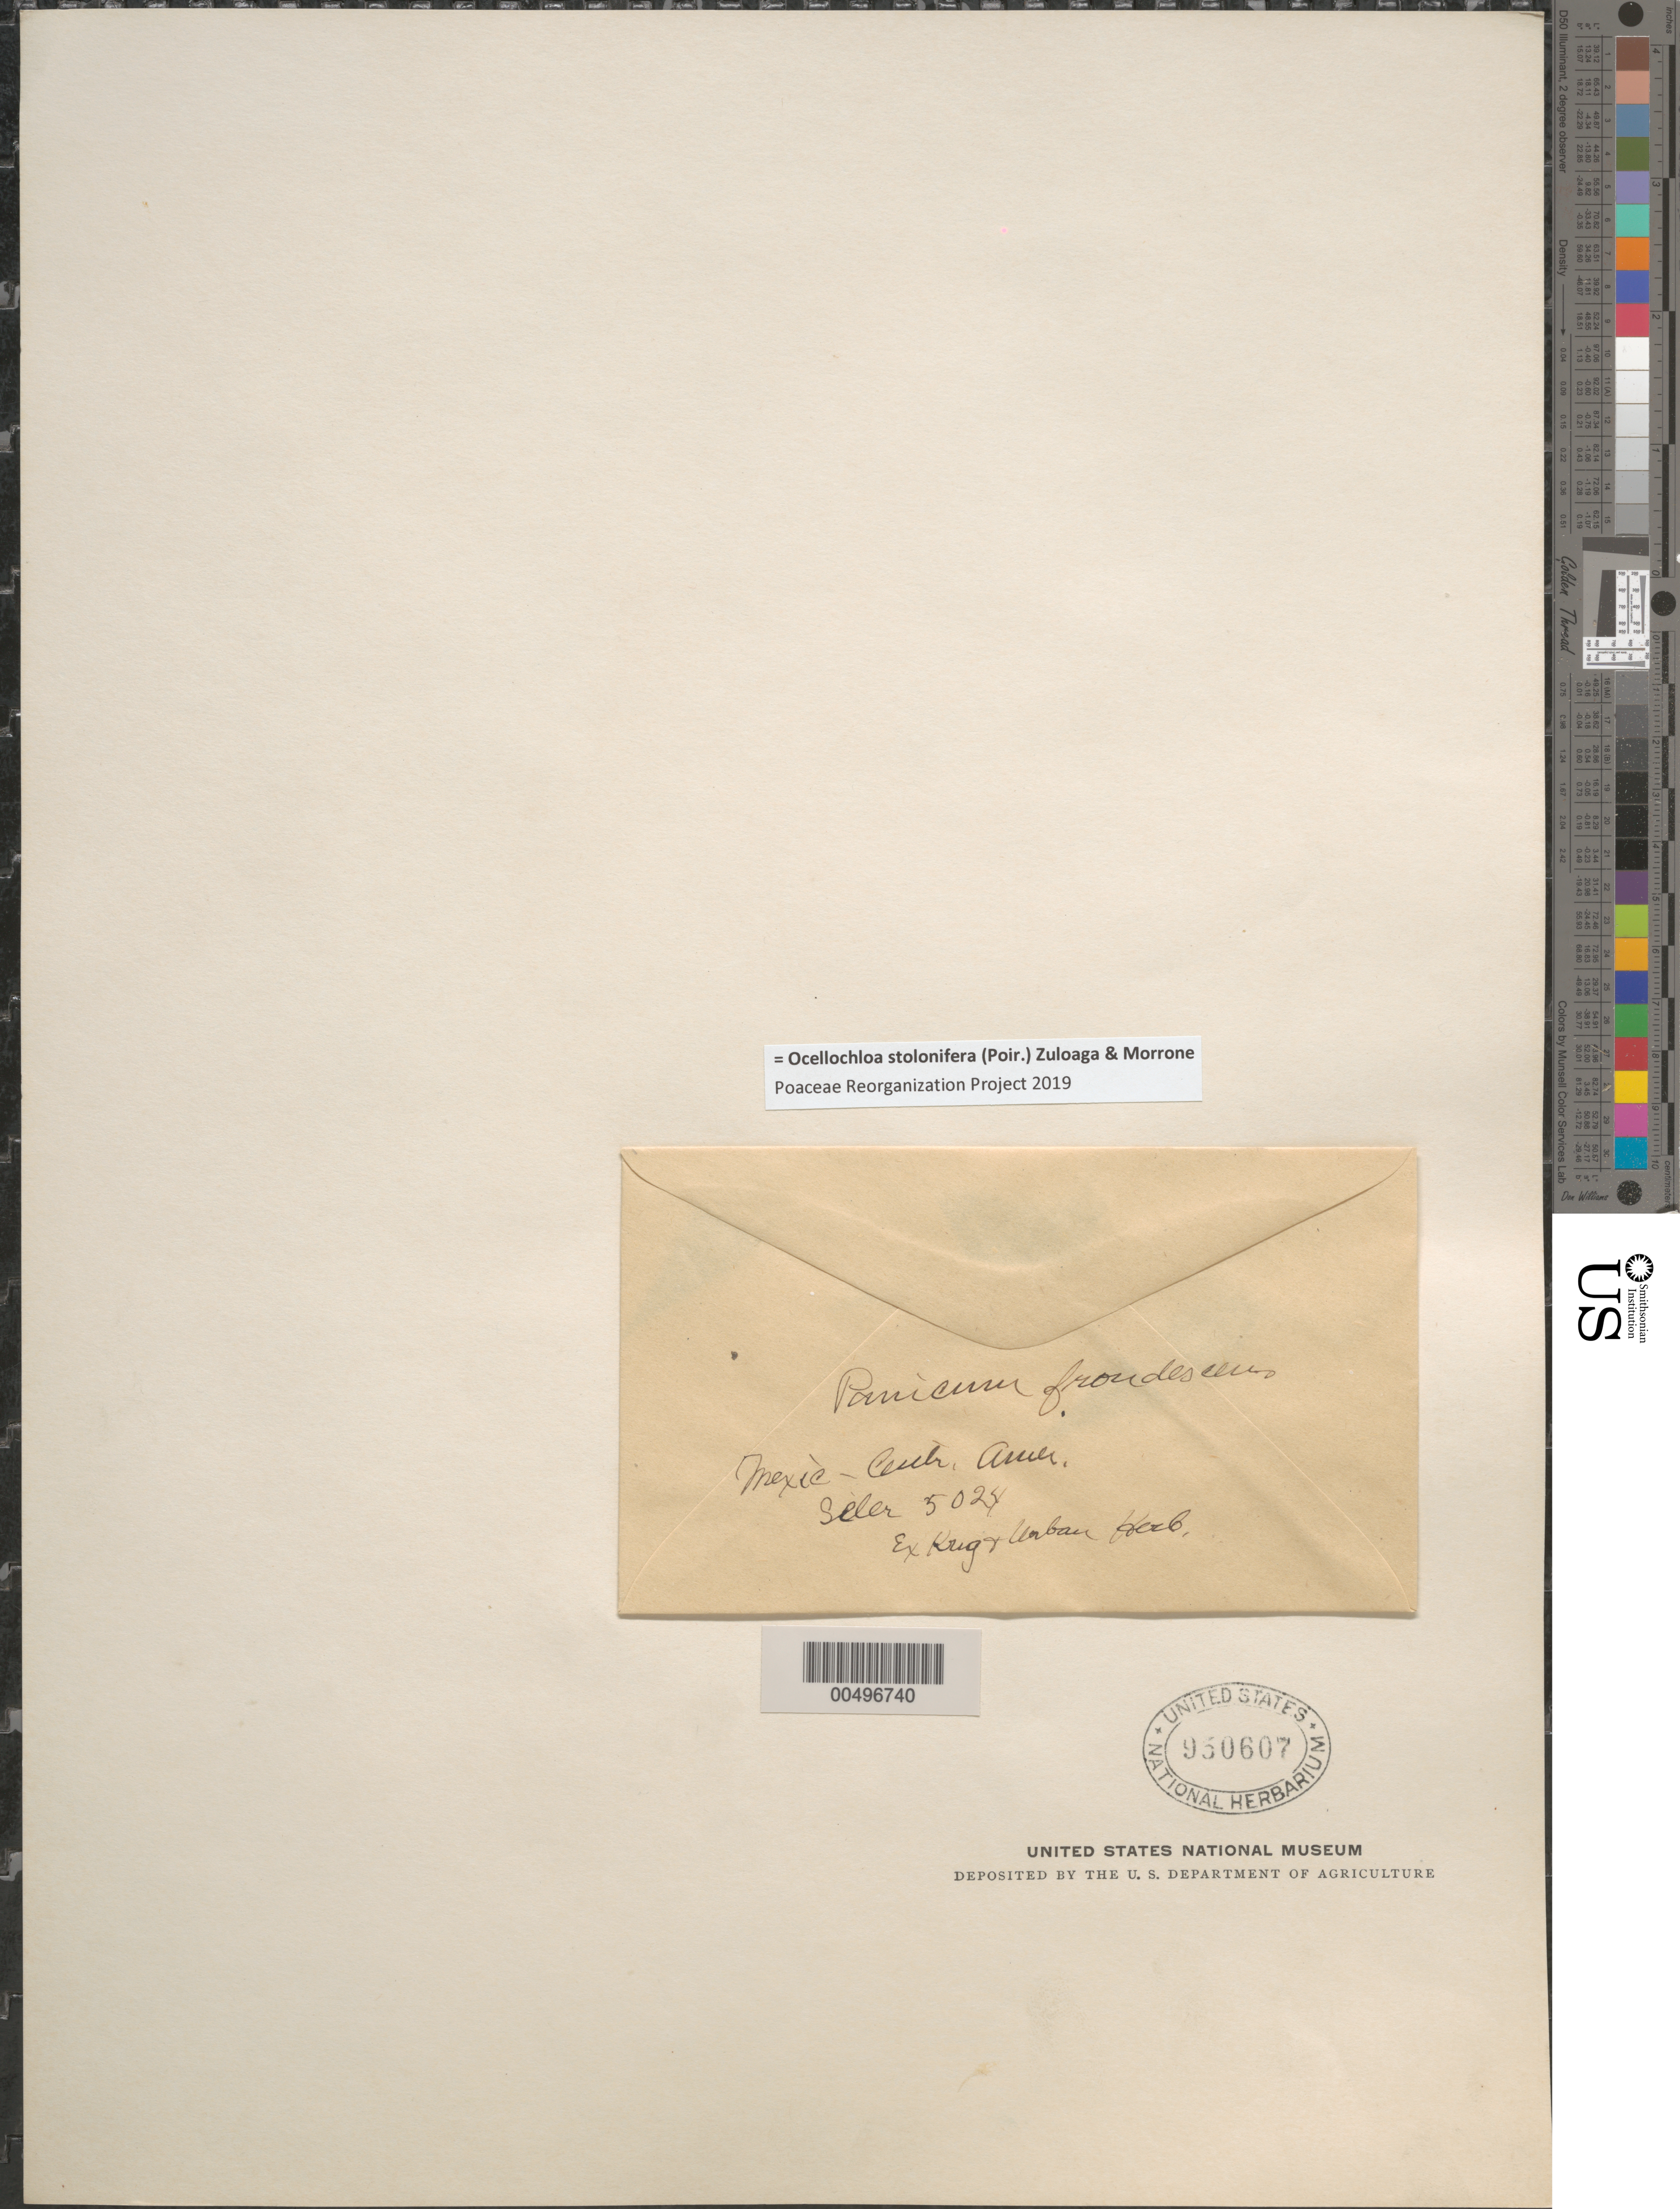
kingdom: Plantae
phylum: Tracheophyta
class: Liliopsida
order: Poales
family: Poaceae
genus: Panicum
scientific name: Panicum stoloniferum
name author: Poir. in Lam.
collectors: -. Seler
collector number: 5024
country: Mexico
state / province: Durango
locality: San Ramon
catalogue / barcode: US 950607